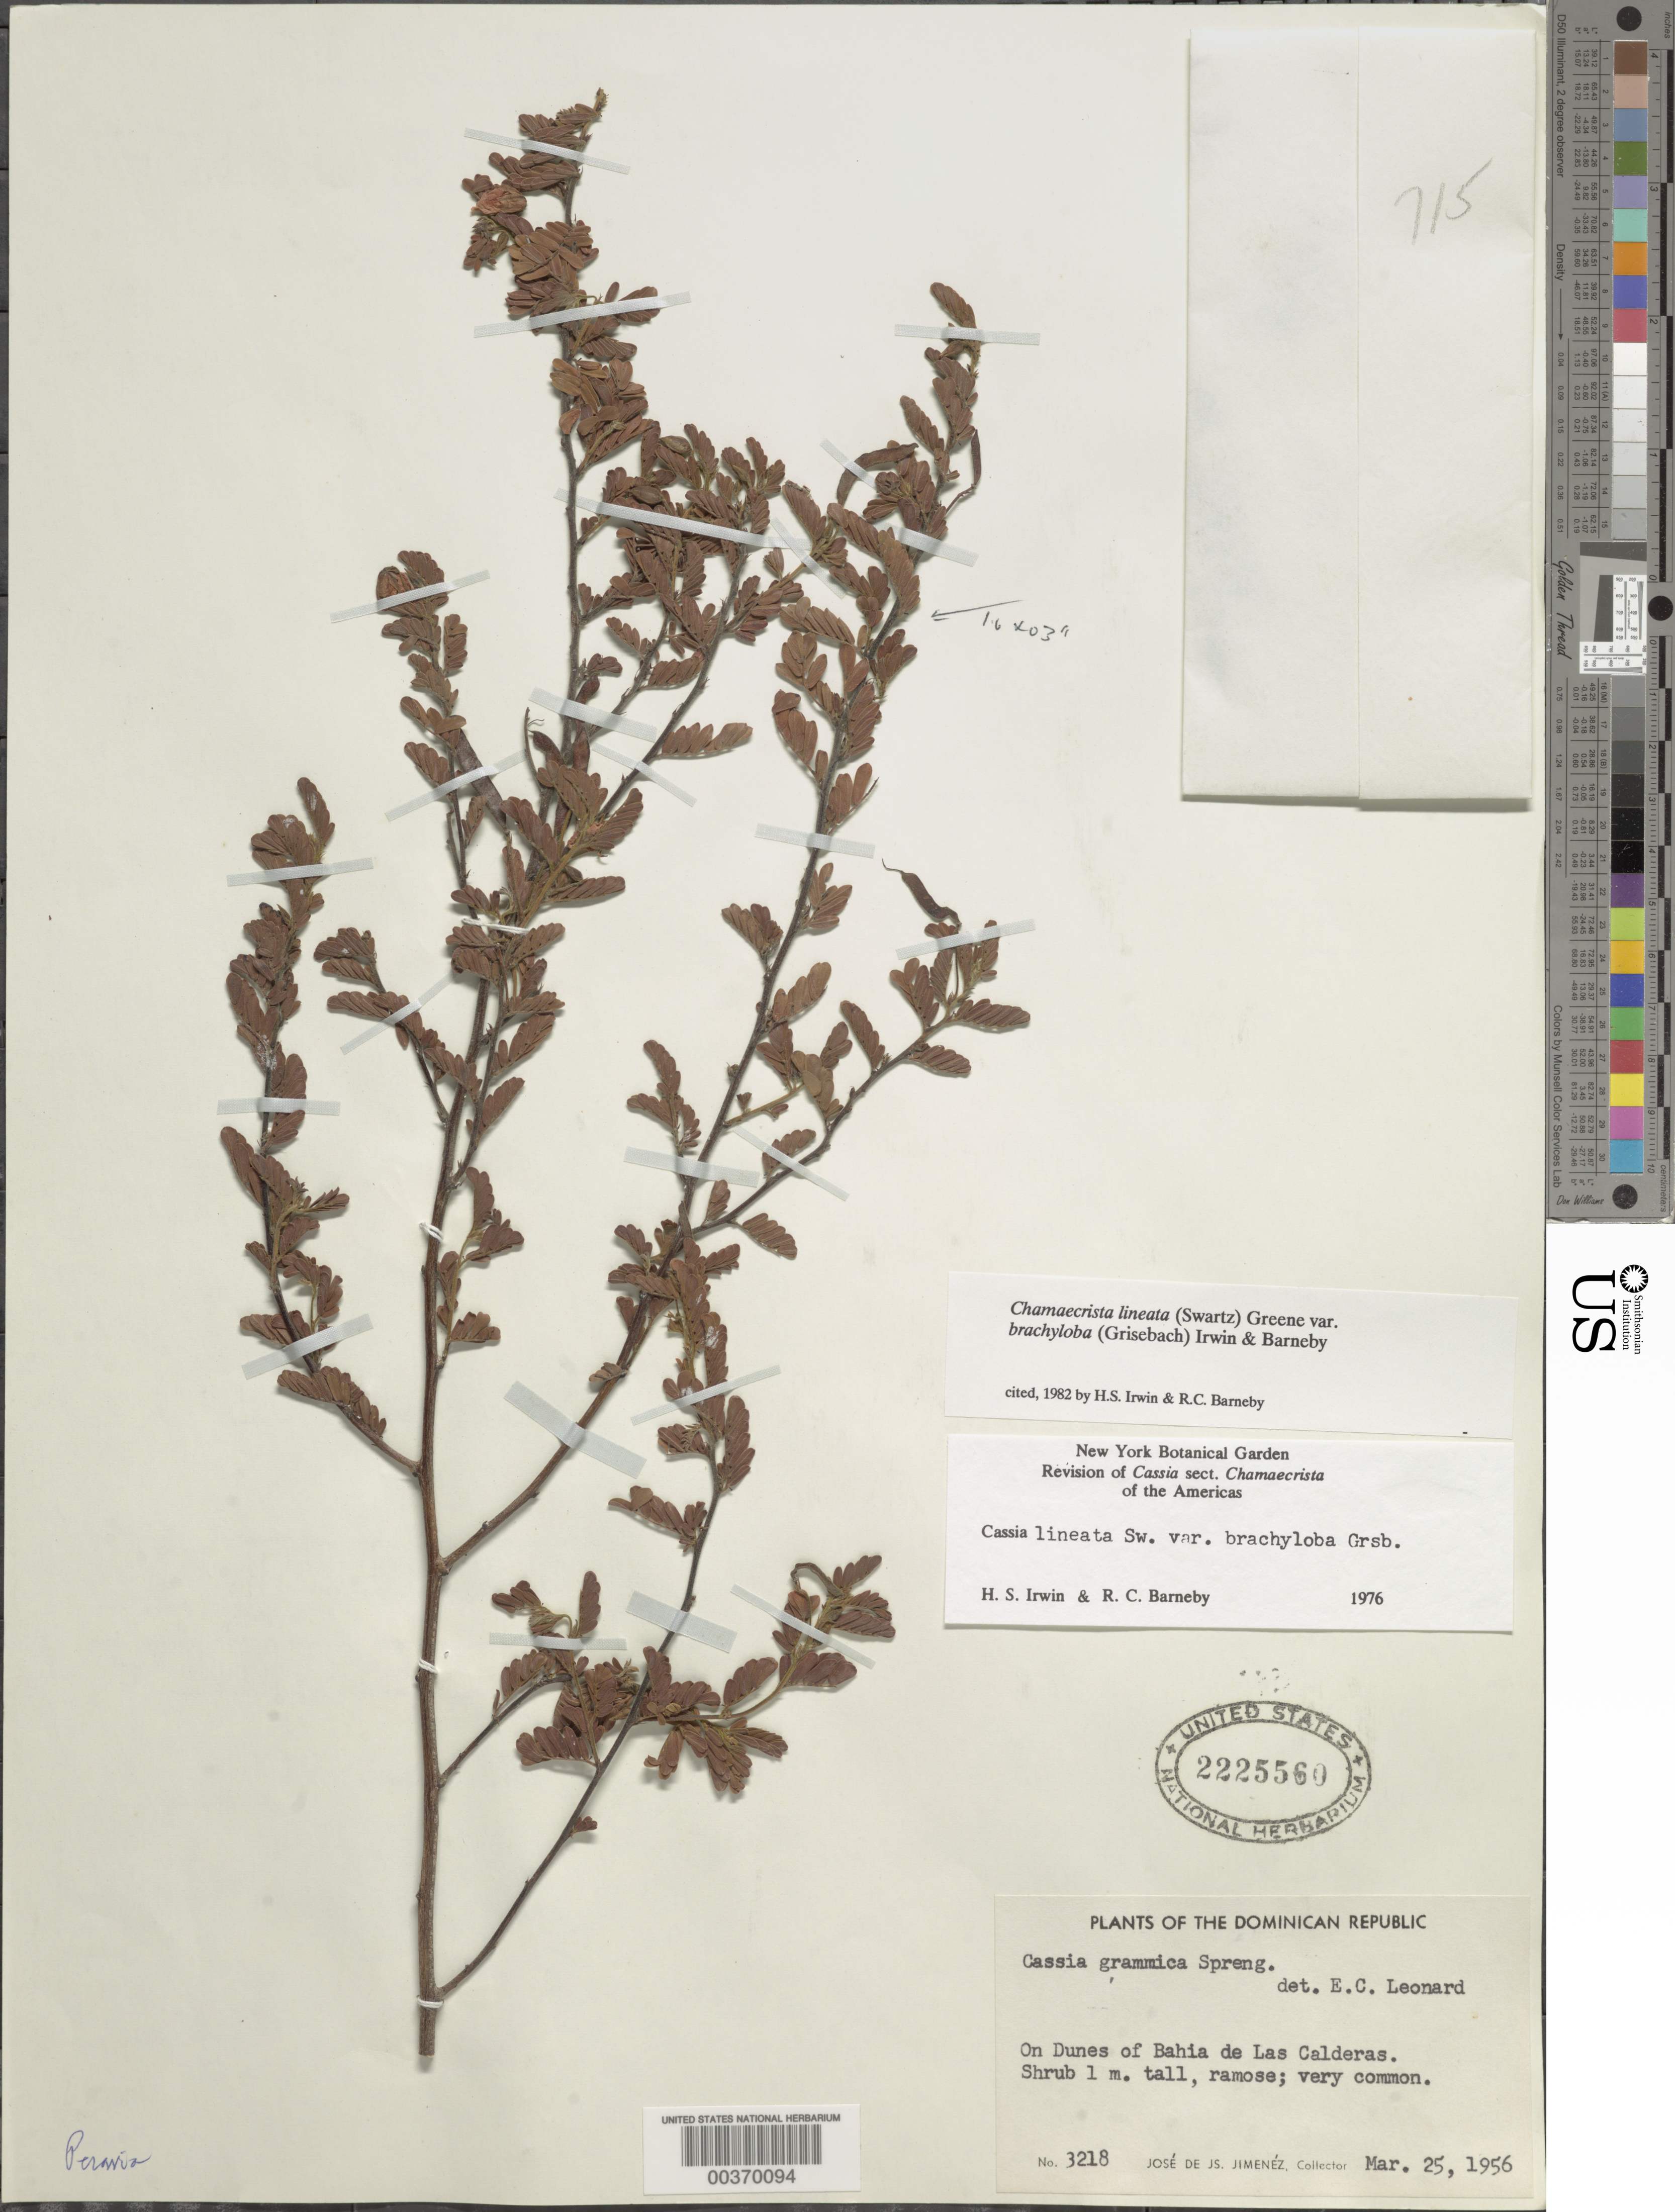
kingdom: Plantae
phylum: Tracheophyta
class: Magnoliopsida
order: Fabales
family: Fabaceae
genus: Chamaecrista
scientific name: Chamaecrista lineata var. brachyloba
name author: (Griseb.) H.S. Irwin & Barneby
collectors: J. J. Jiménez Almonte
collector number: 3218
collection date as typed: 25 Mar 1956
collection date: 1956-03-25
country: Dominican Republic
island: Hispaniola Island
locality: On dunes of bahia de las calderas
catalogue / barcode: US 2225560